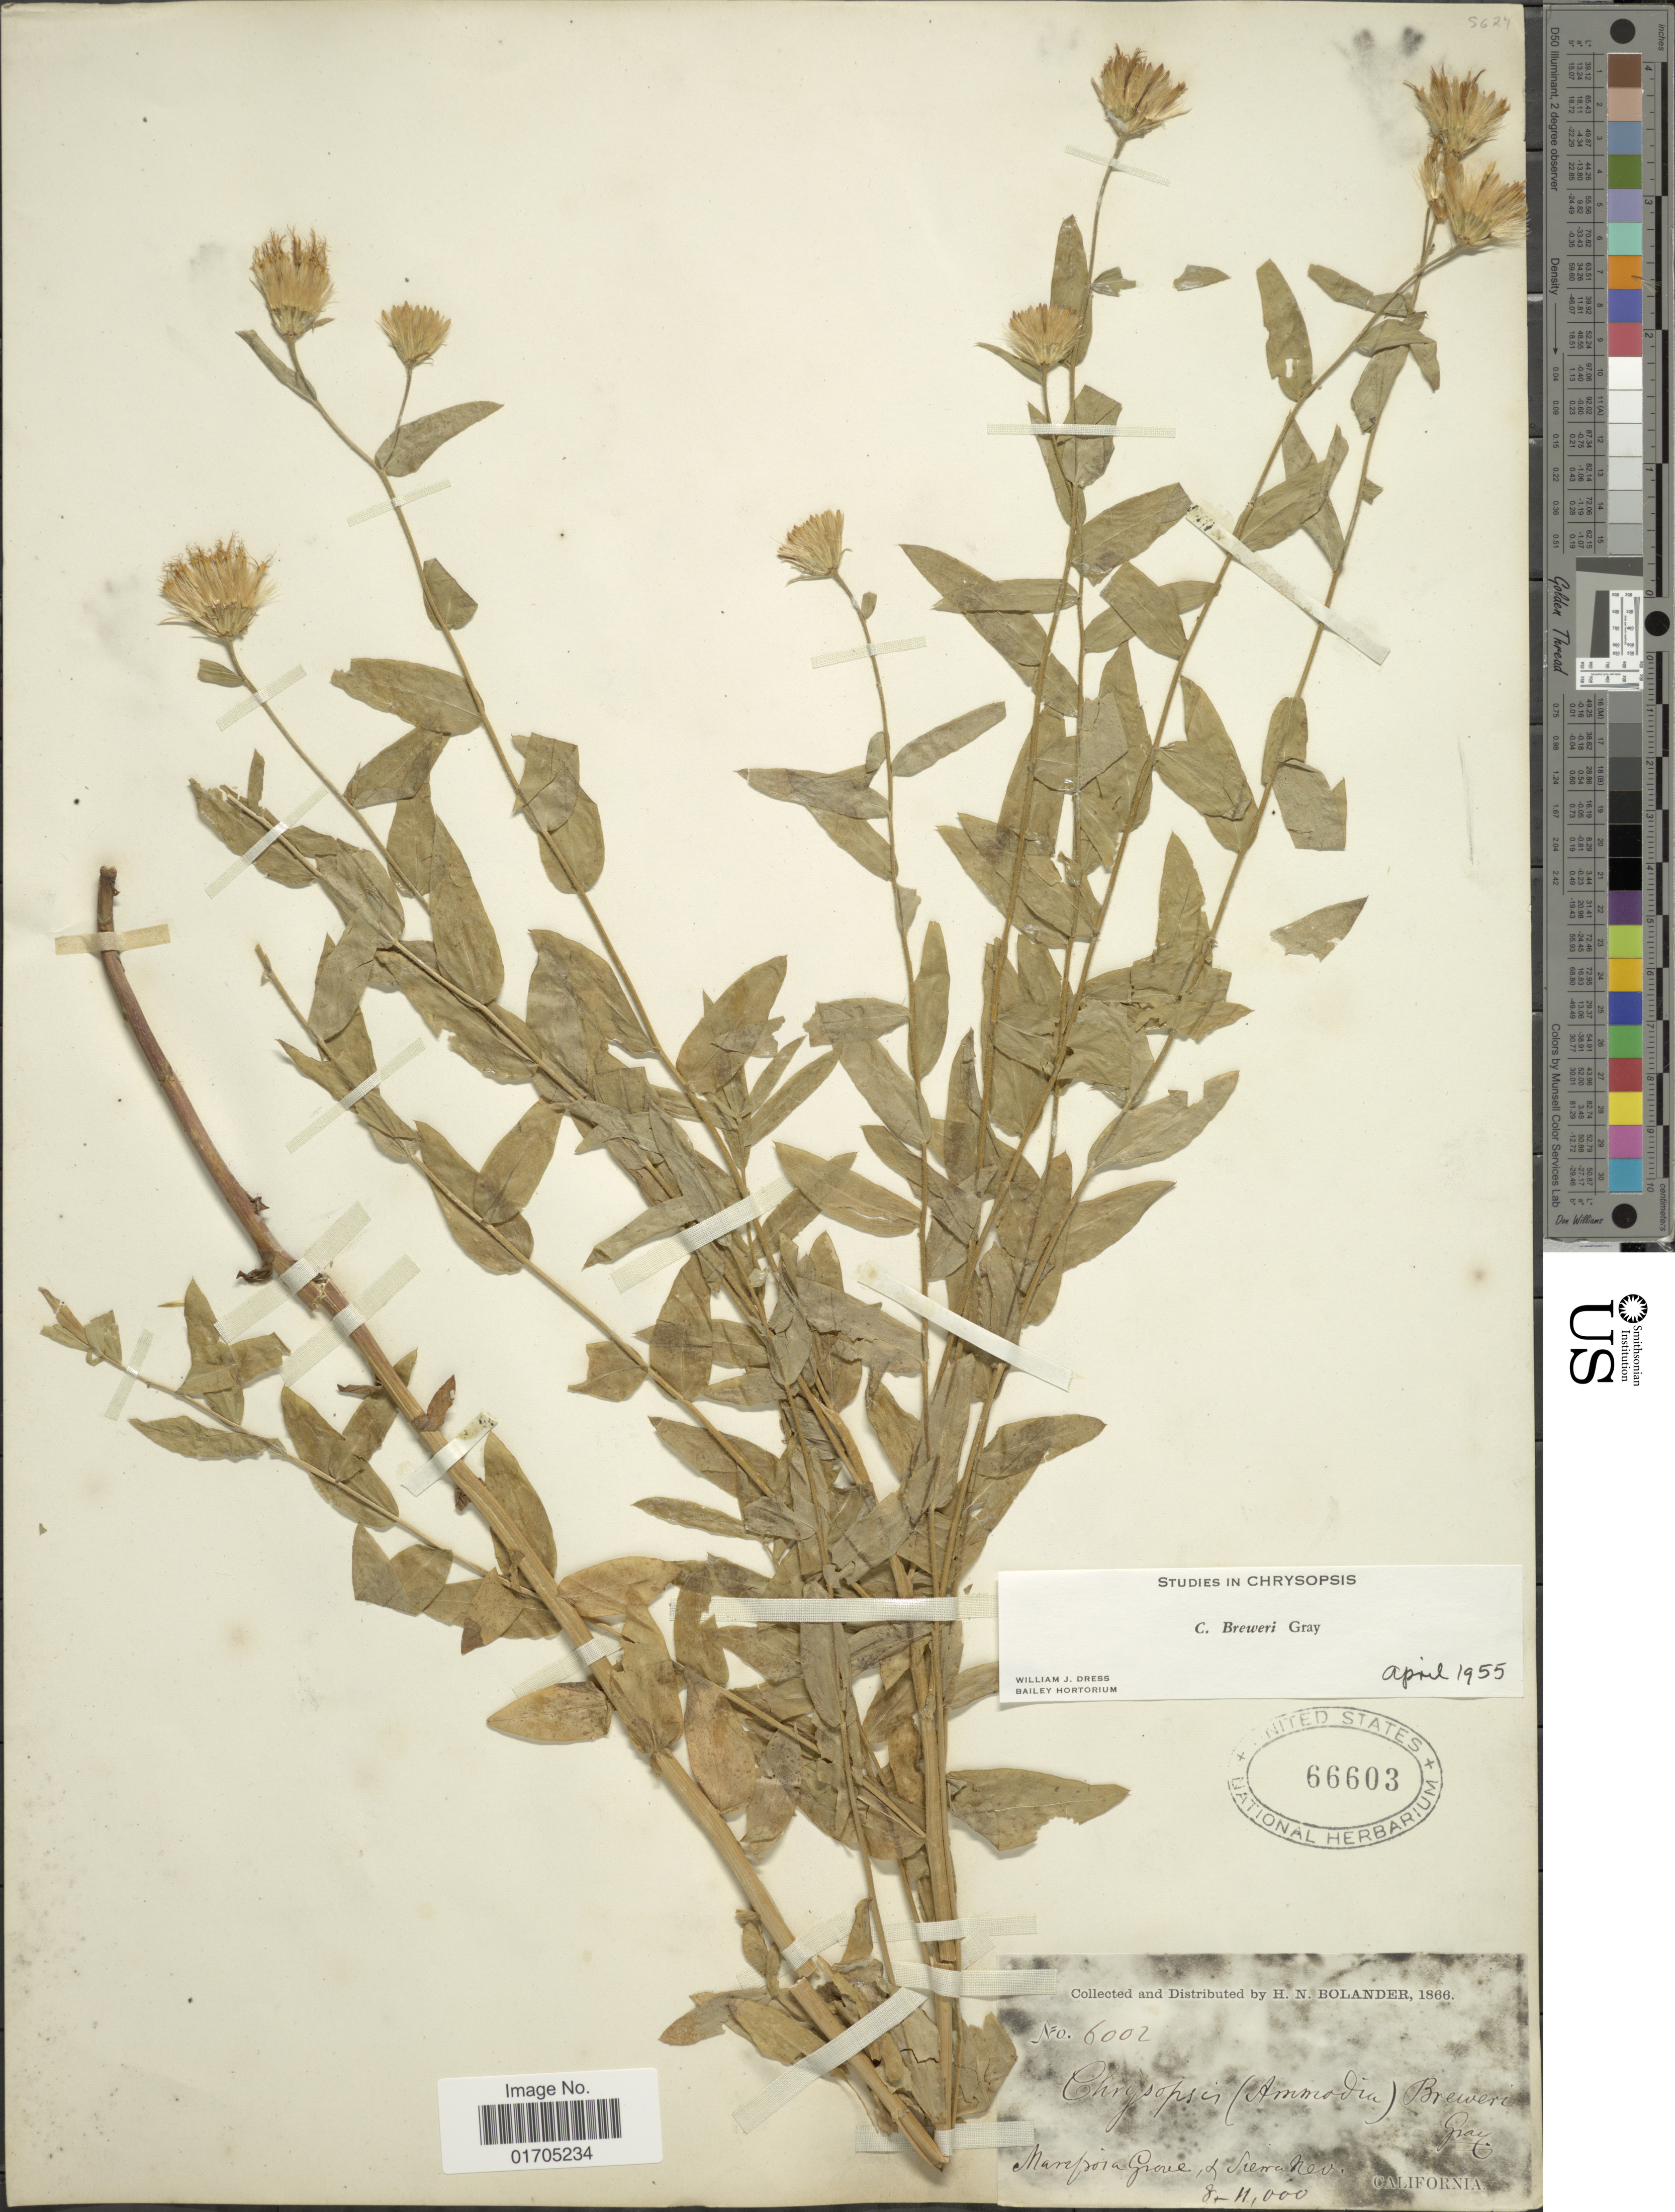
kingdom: Plantae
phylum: Tracheophyta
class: Magnoliopsida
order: Asterales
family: Asteraceae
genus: Eucephalus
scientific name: Eucephalus breweri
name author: (A. Gray) G.L. Nesom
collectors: H. Bolander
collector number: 6002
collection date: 1866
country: United States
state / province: California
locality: Manpoia Grove, & Sierra Nev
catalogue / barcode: US 66603